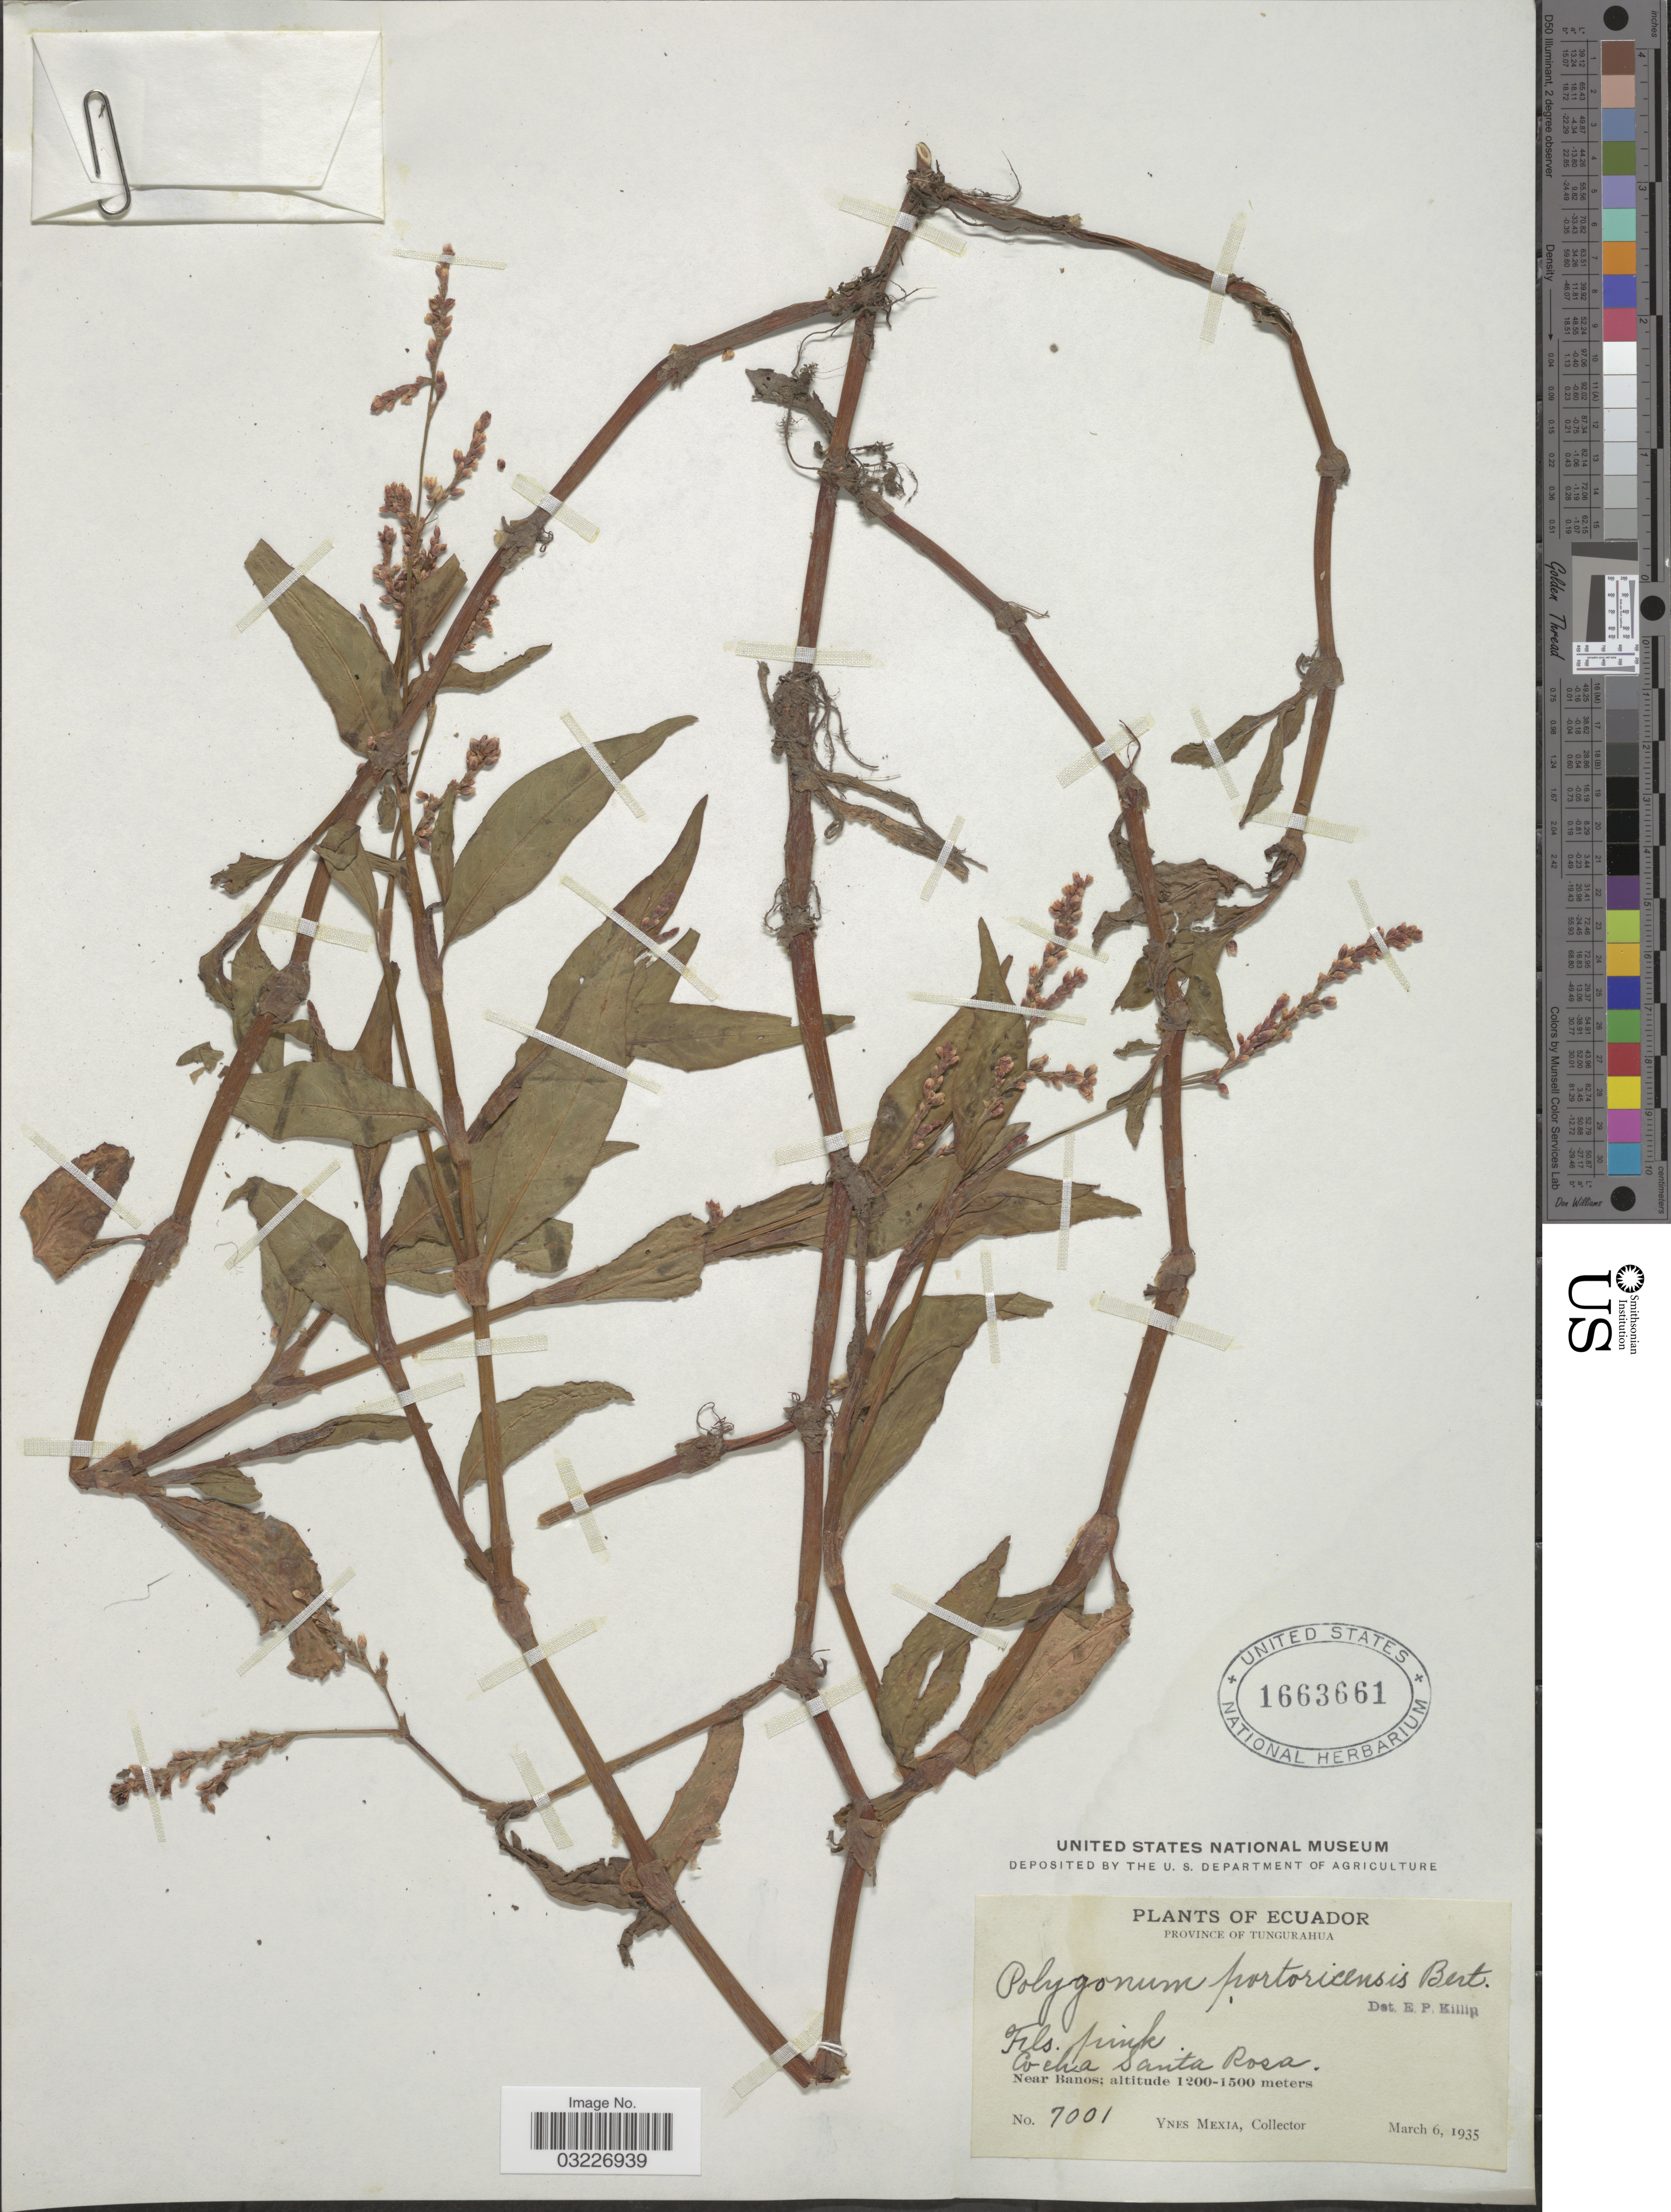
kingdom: Plantae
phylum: Tracheophyta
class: Magnoliopsida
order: Caryophyllales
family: Polygonaceae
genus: Polygonum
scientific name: Polygonum portoricense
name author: Bertero ex Endl.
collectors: Y. Mexia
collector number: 7001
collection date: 1935-03-06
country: Ecuador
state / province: Tungurahua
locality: Cocha Santa Rosa, Near Banos.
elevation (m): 1200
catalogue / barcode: US 1663661